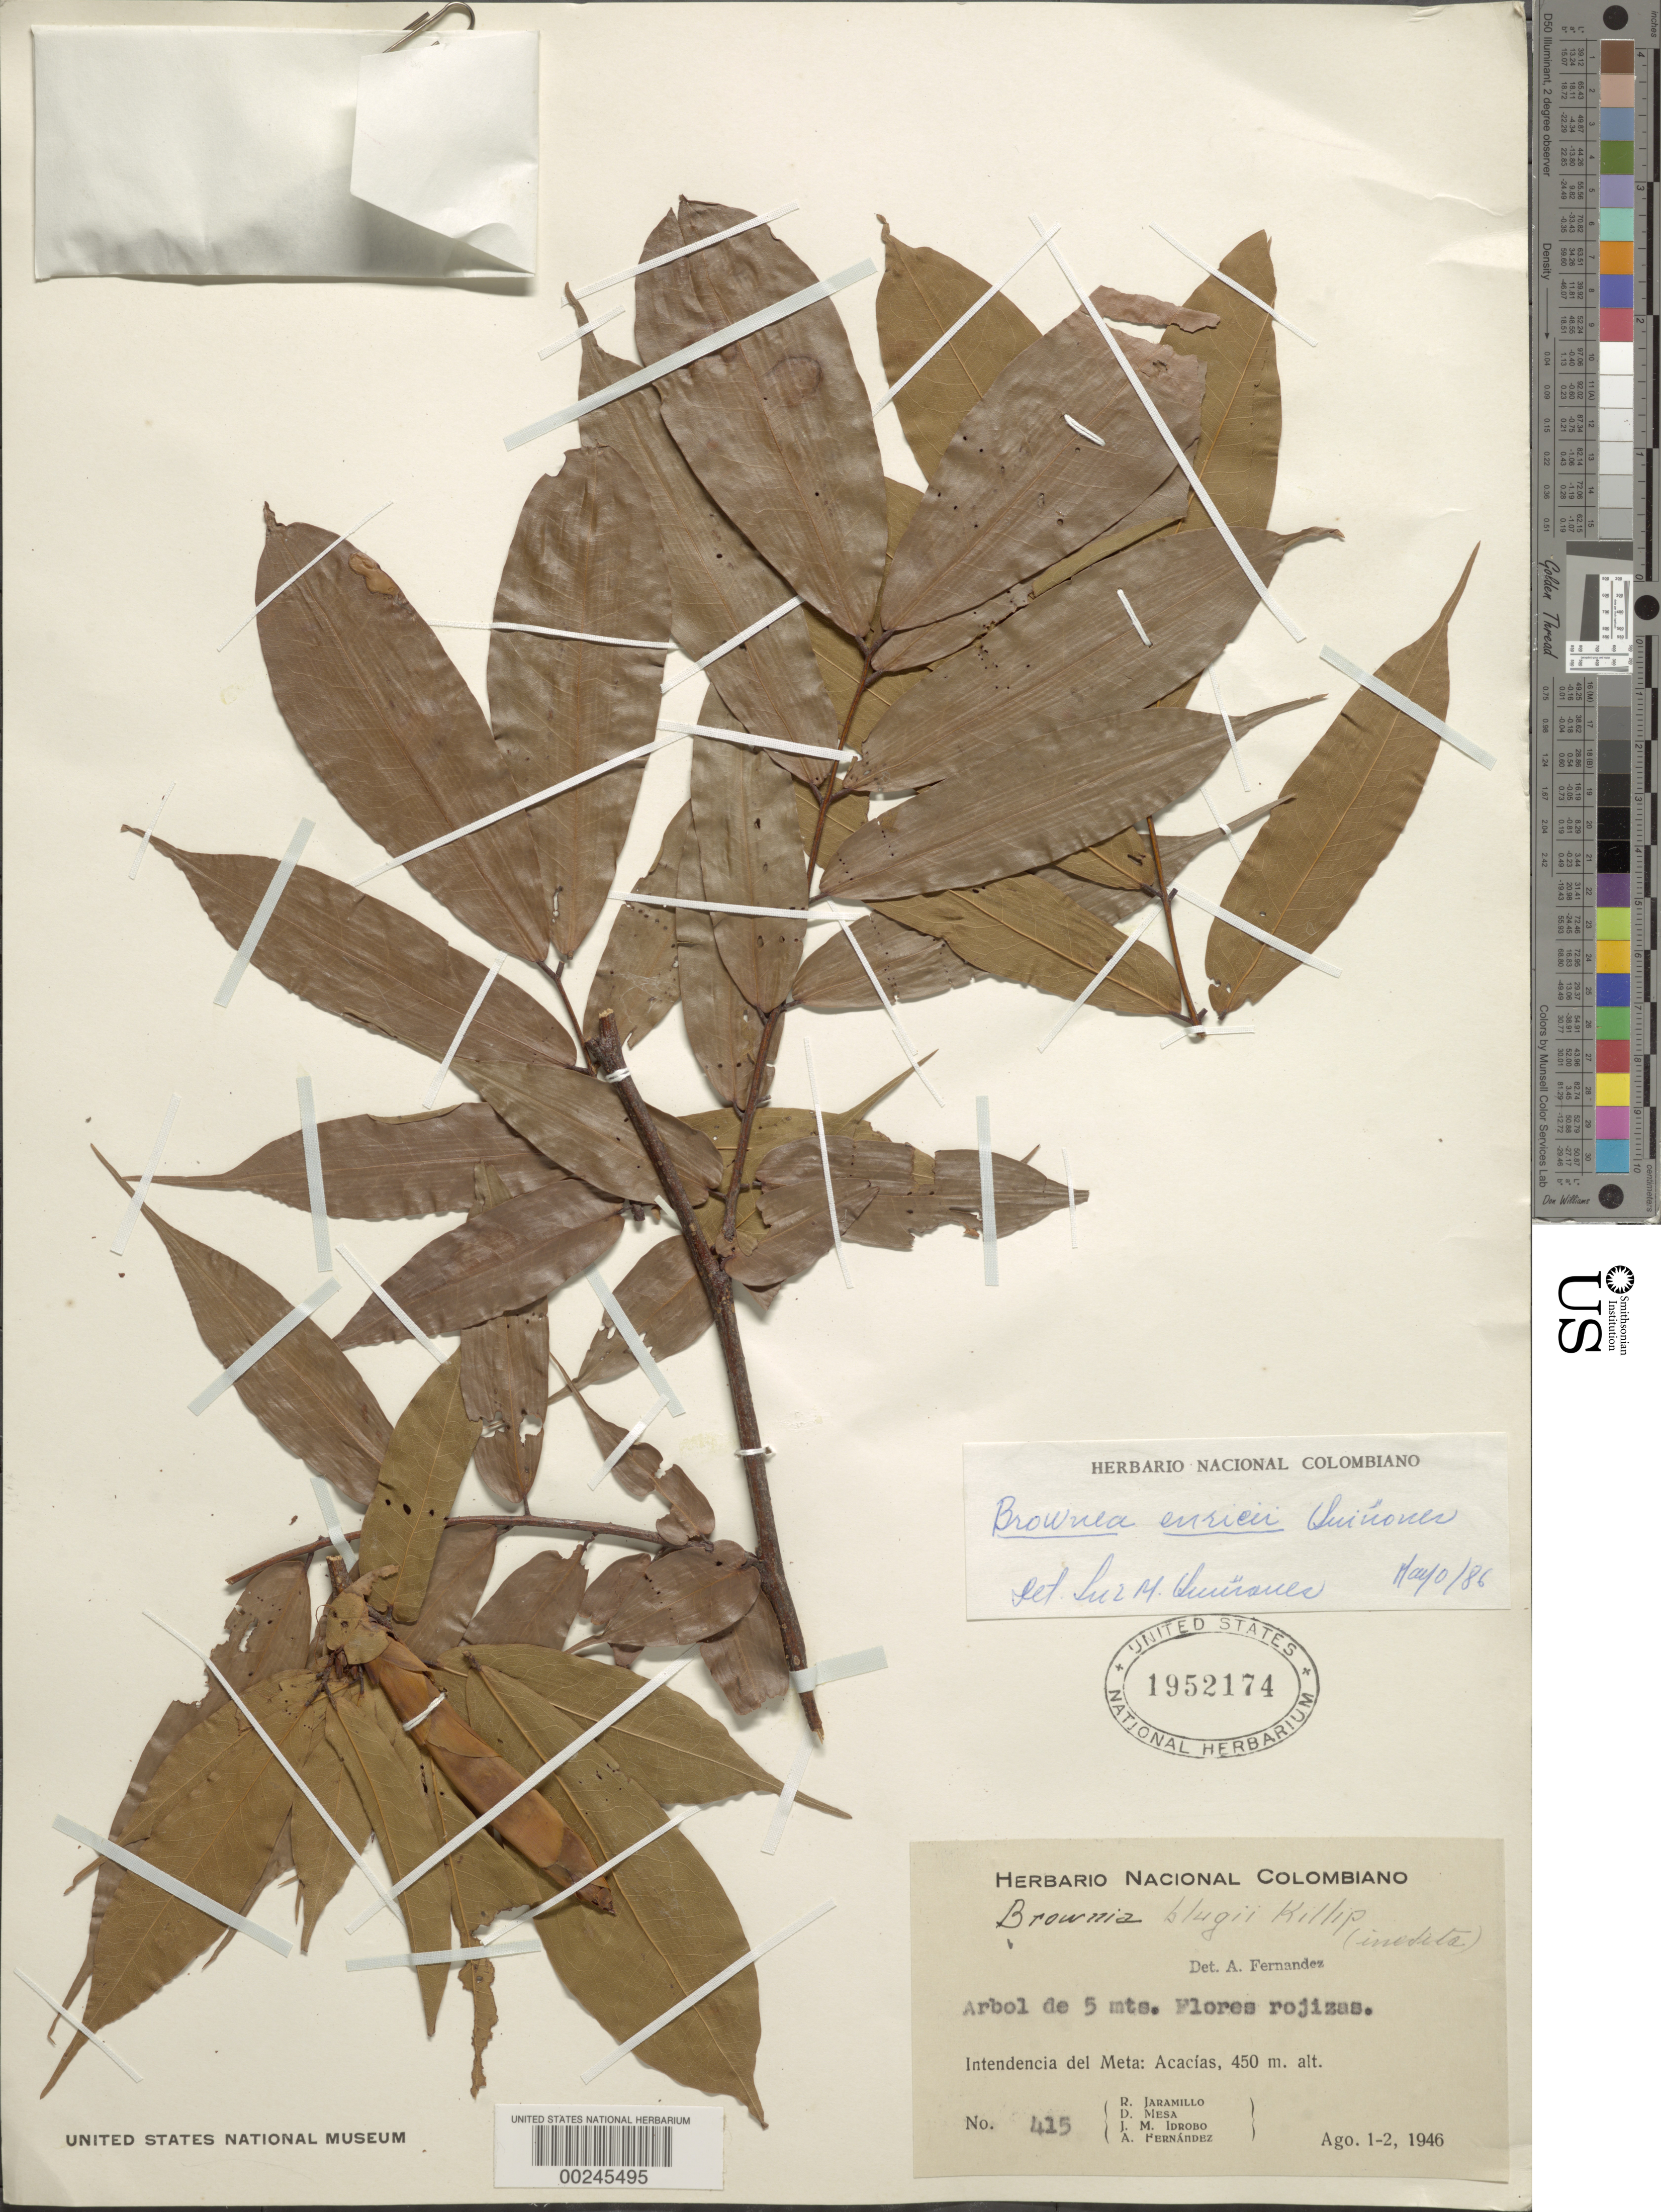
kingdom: Plantae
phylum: Tracheophyta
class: Magnoliopsida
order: Fabales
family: Fabaceae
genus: Brownea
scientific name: Brownea enricii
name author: Quiñones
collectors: R. Jaramillo M., D. Mesa, J. M. Idrobo & Á. Fernández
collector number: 415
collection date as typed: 01 Aug 1946 to 02 Aug 1946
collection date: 1946-08-01/1946-08-02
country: Colombia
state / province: Meta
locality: Acacias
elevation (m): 450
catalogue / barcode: US 1952174